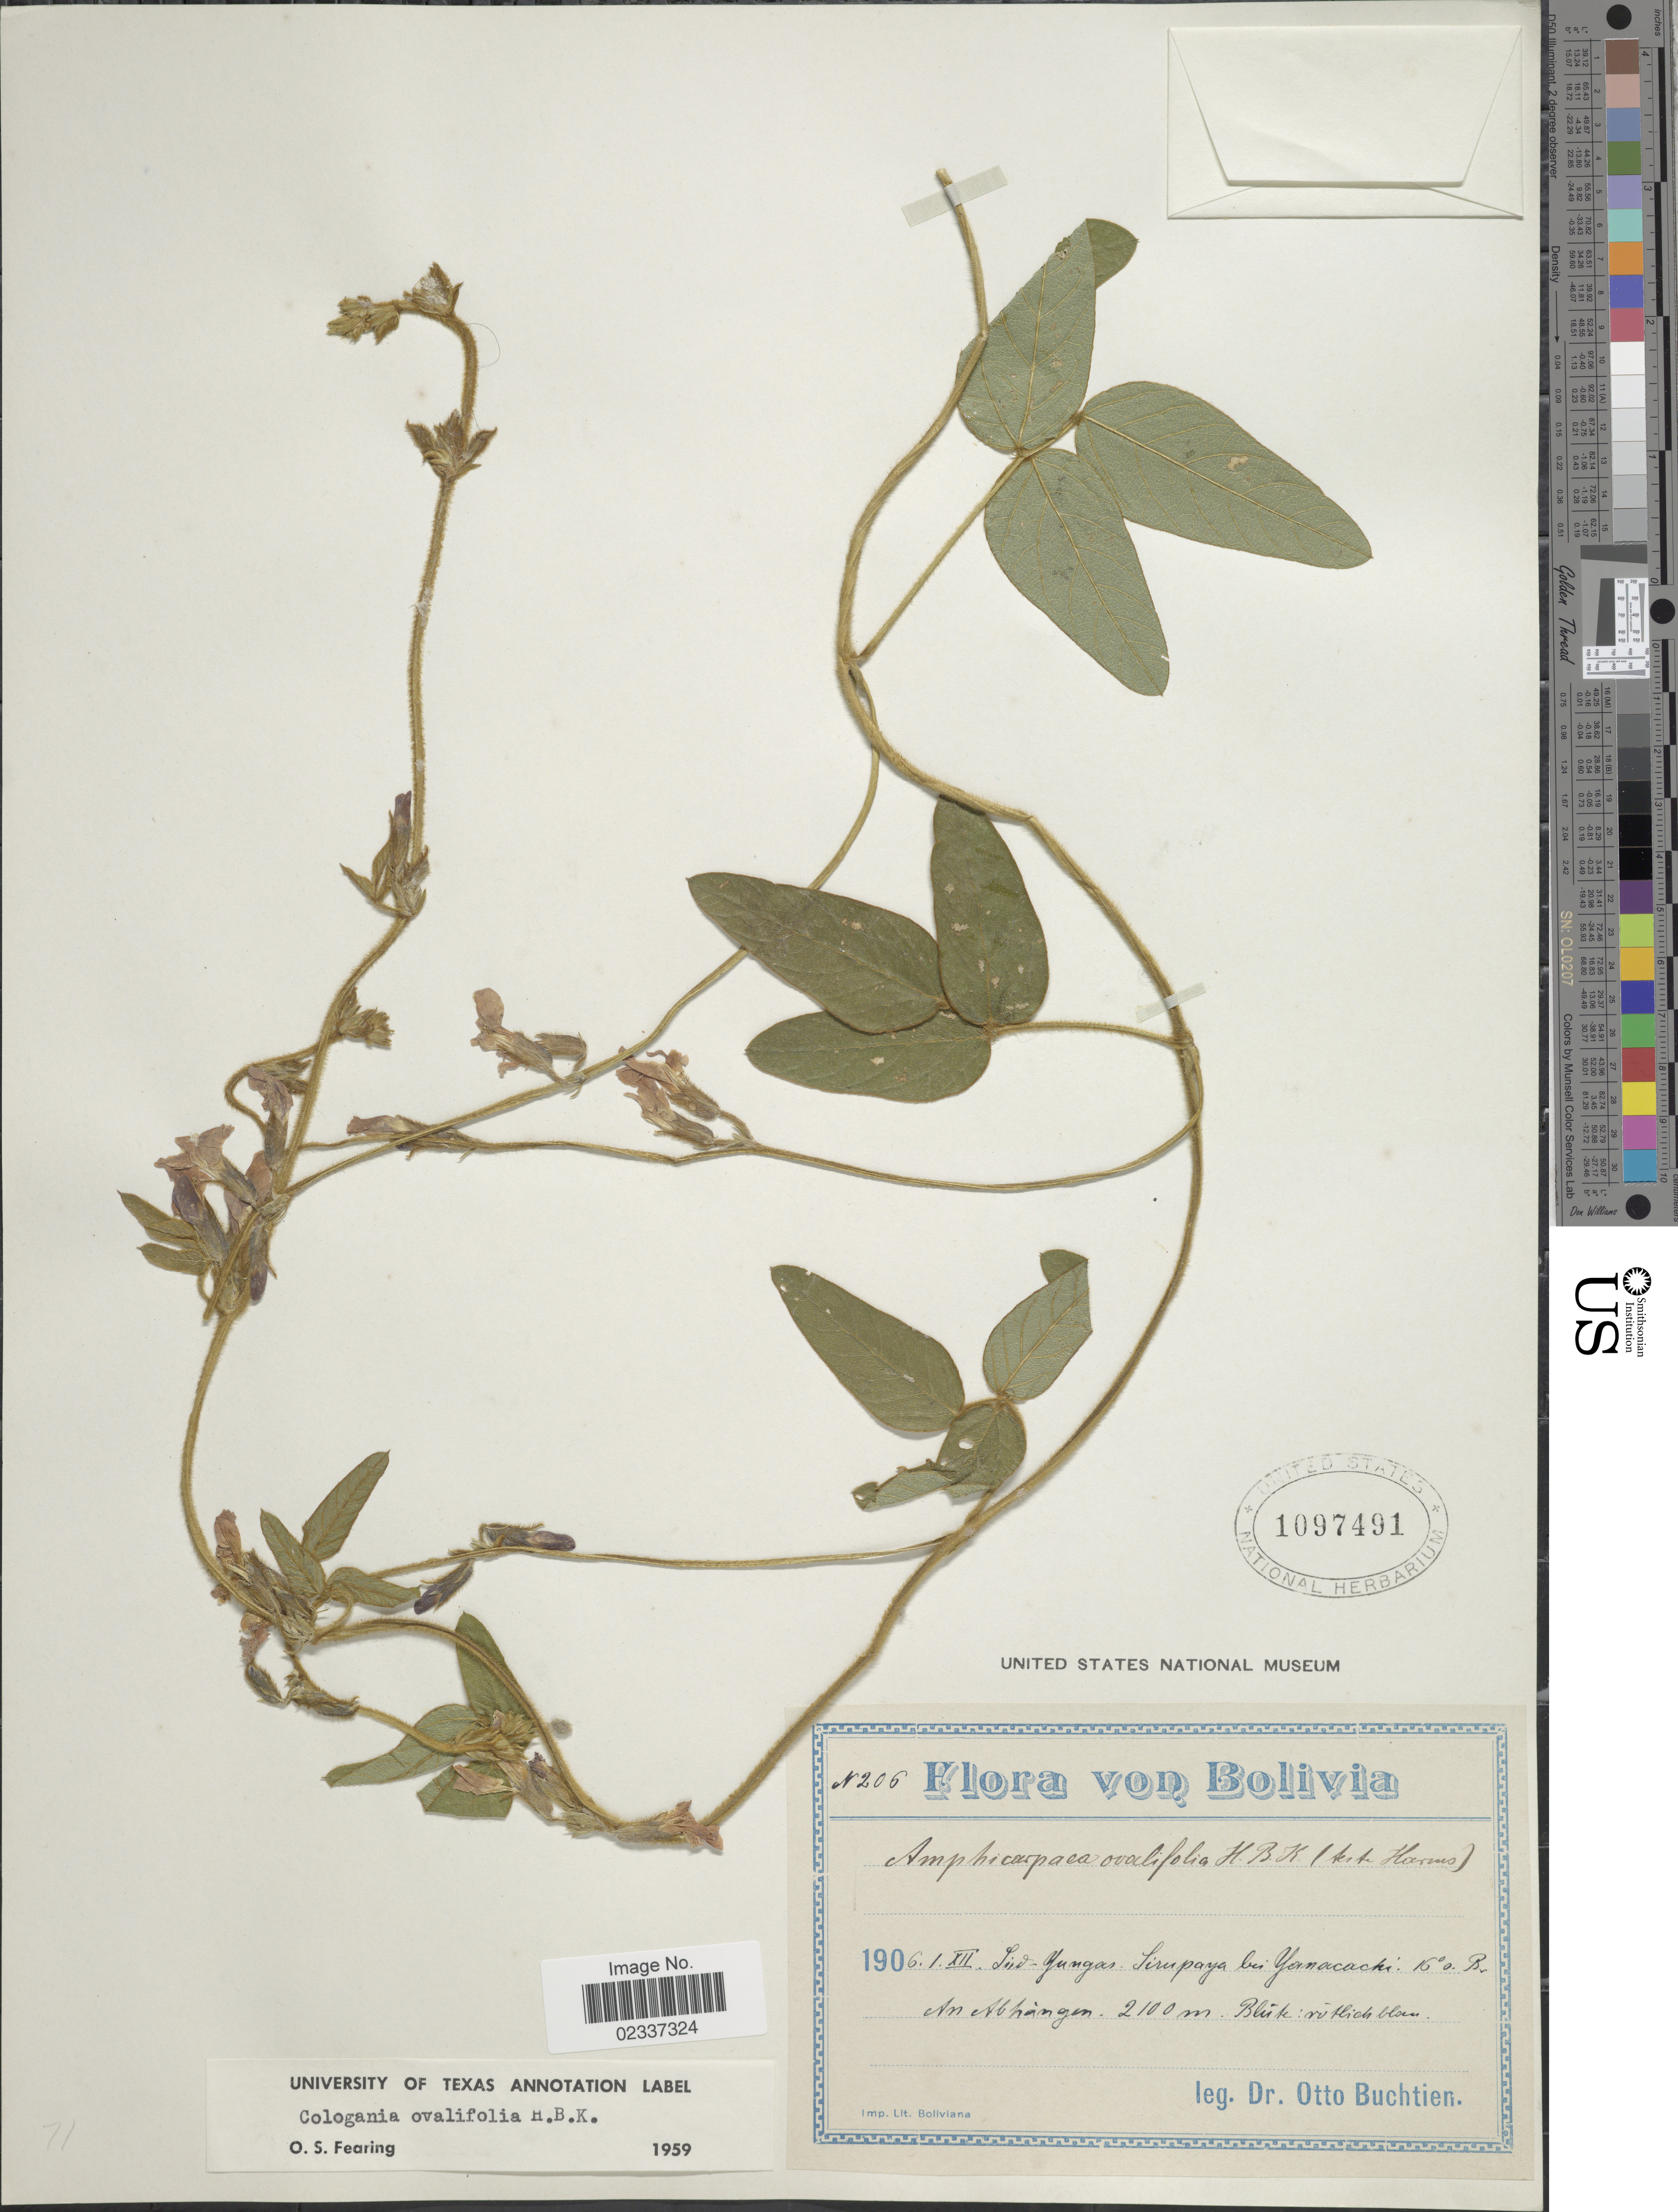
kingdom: Plantae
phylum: Tracheophyta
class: Magnoliopsida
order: Fabales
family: Fabaceae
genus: Cologania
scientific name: Cologania broussonetii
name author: (Balb.) DC.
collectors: O. Buchtien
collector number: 206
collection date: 1906-12-01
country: Bolivia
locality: Sud-Yungas: Simpaya bei Yamacachi, An Abhangen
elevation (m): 2100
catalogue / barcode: US 1097491